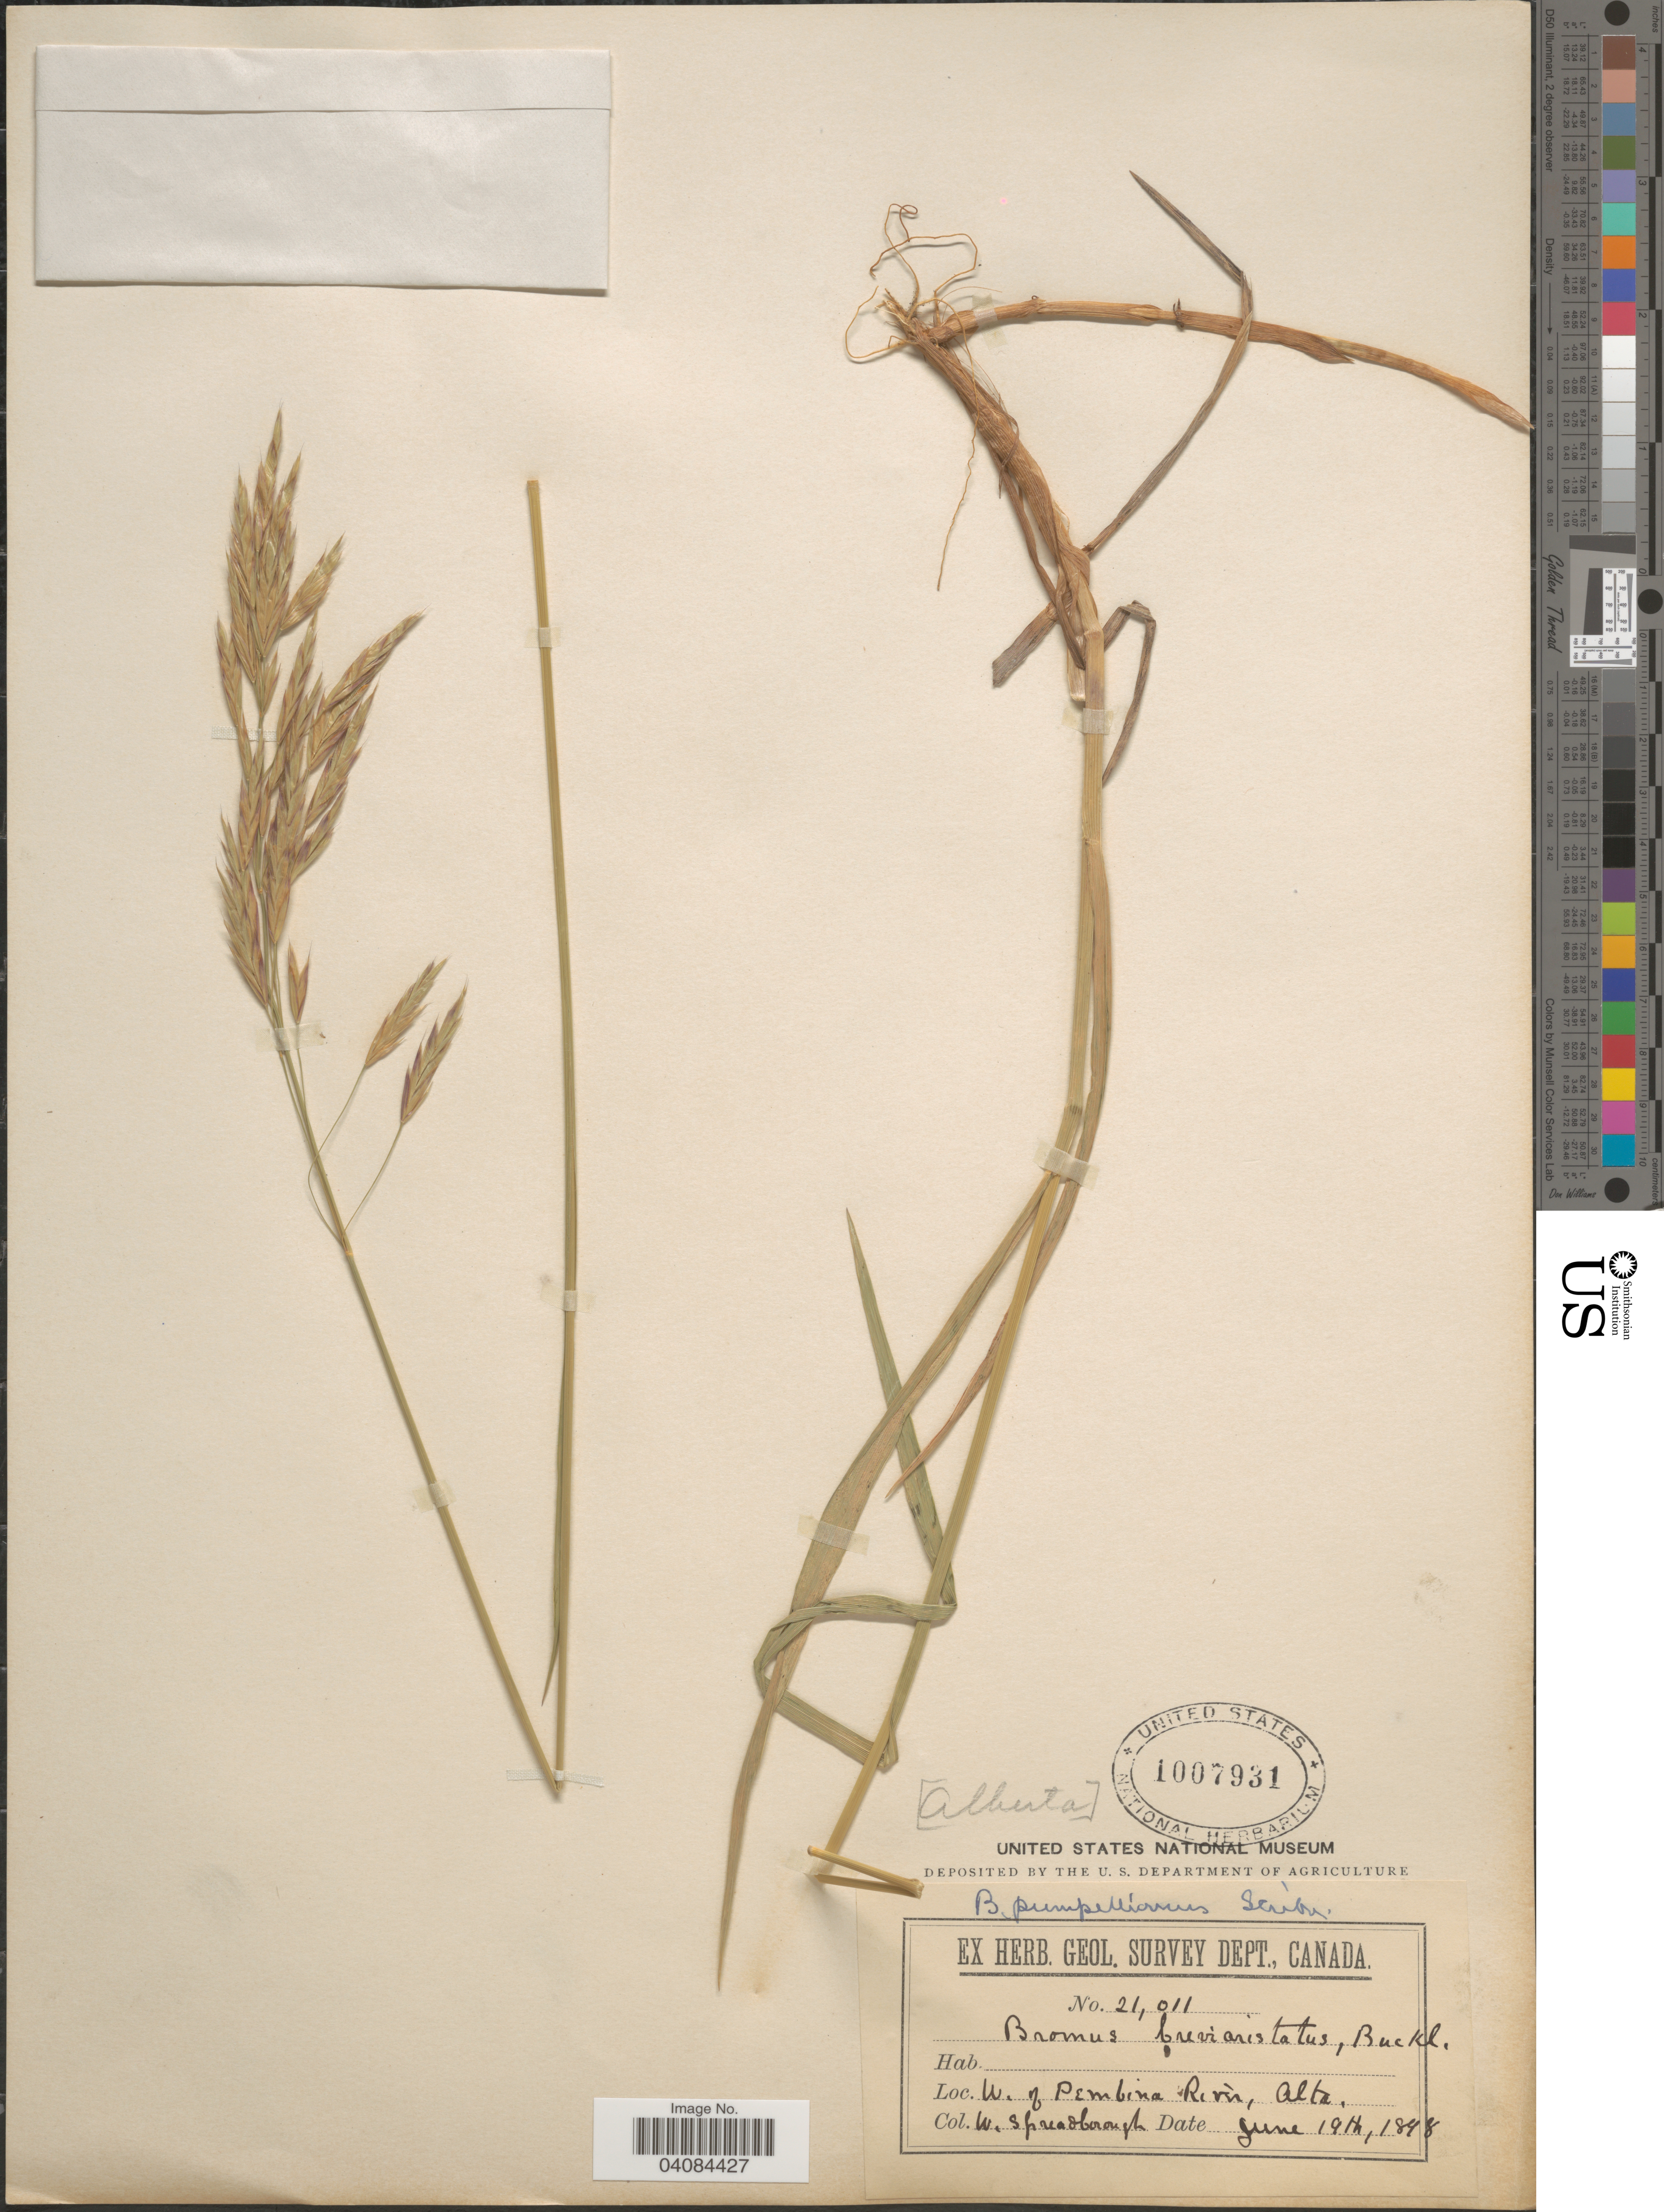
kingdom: Plantae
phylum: Tracheophyta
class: Liliopsida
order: Poales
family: Poaceae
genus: Bromus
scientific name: Bromus pumpellianus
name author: Scribn.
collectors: W. Spreadborough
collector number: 21011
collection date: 1898-06-19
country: Canada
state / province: Alberta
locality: Herb. Geol. Survey Dept. Canada. W. of Pembina River.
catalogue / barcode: US 1007931